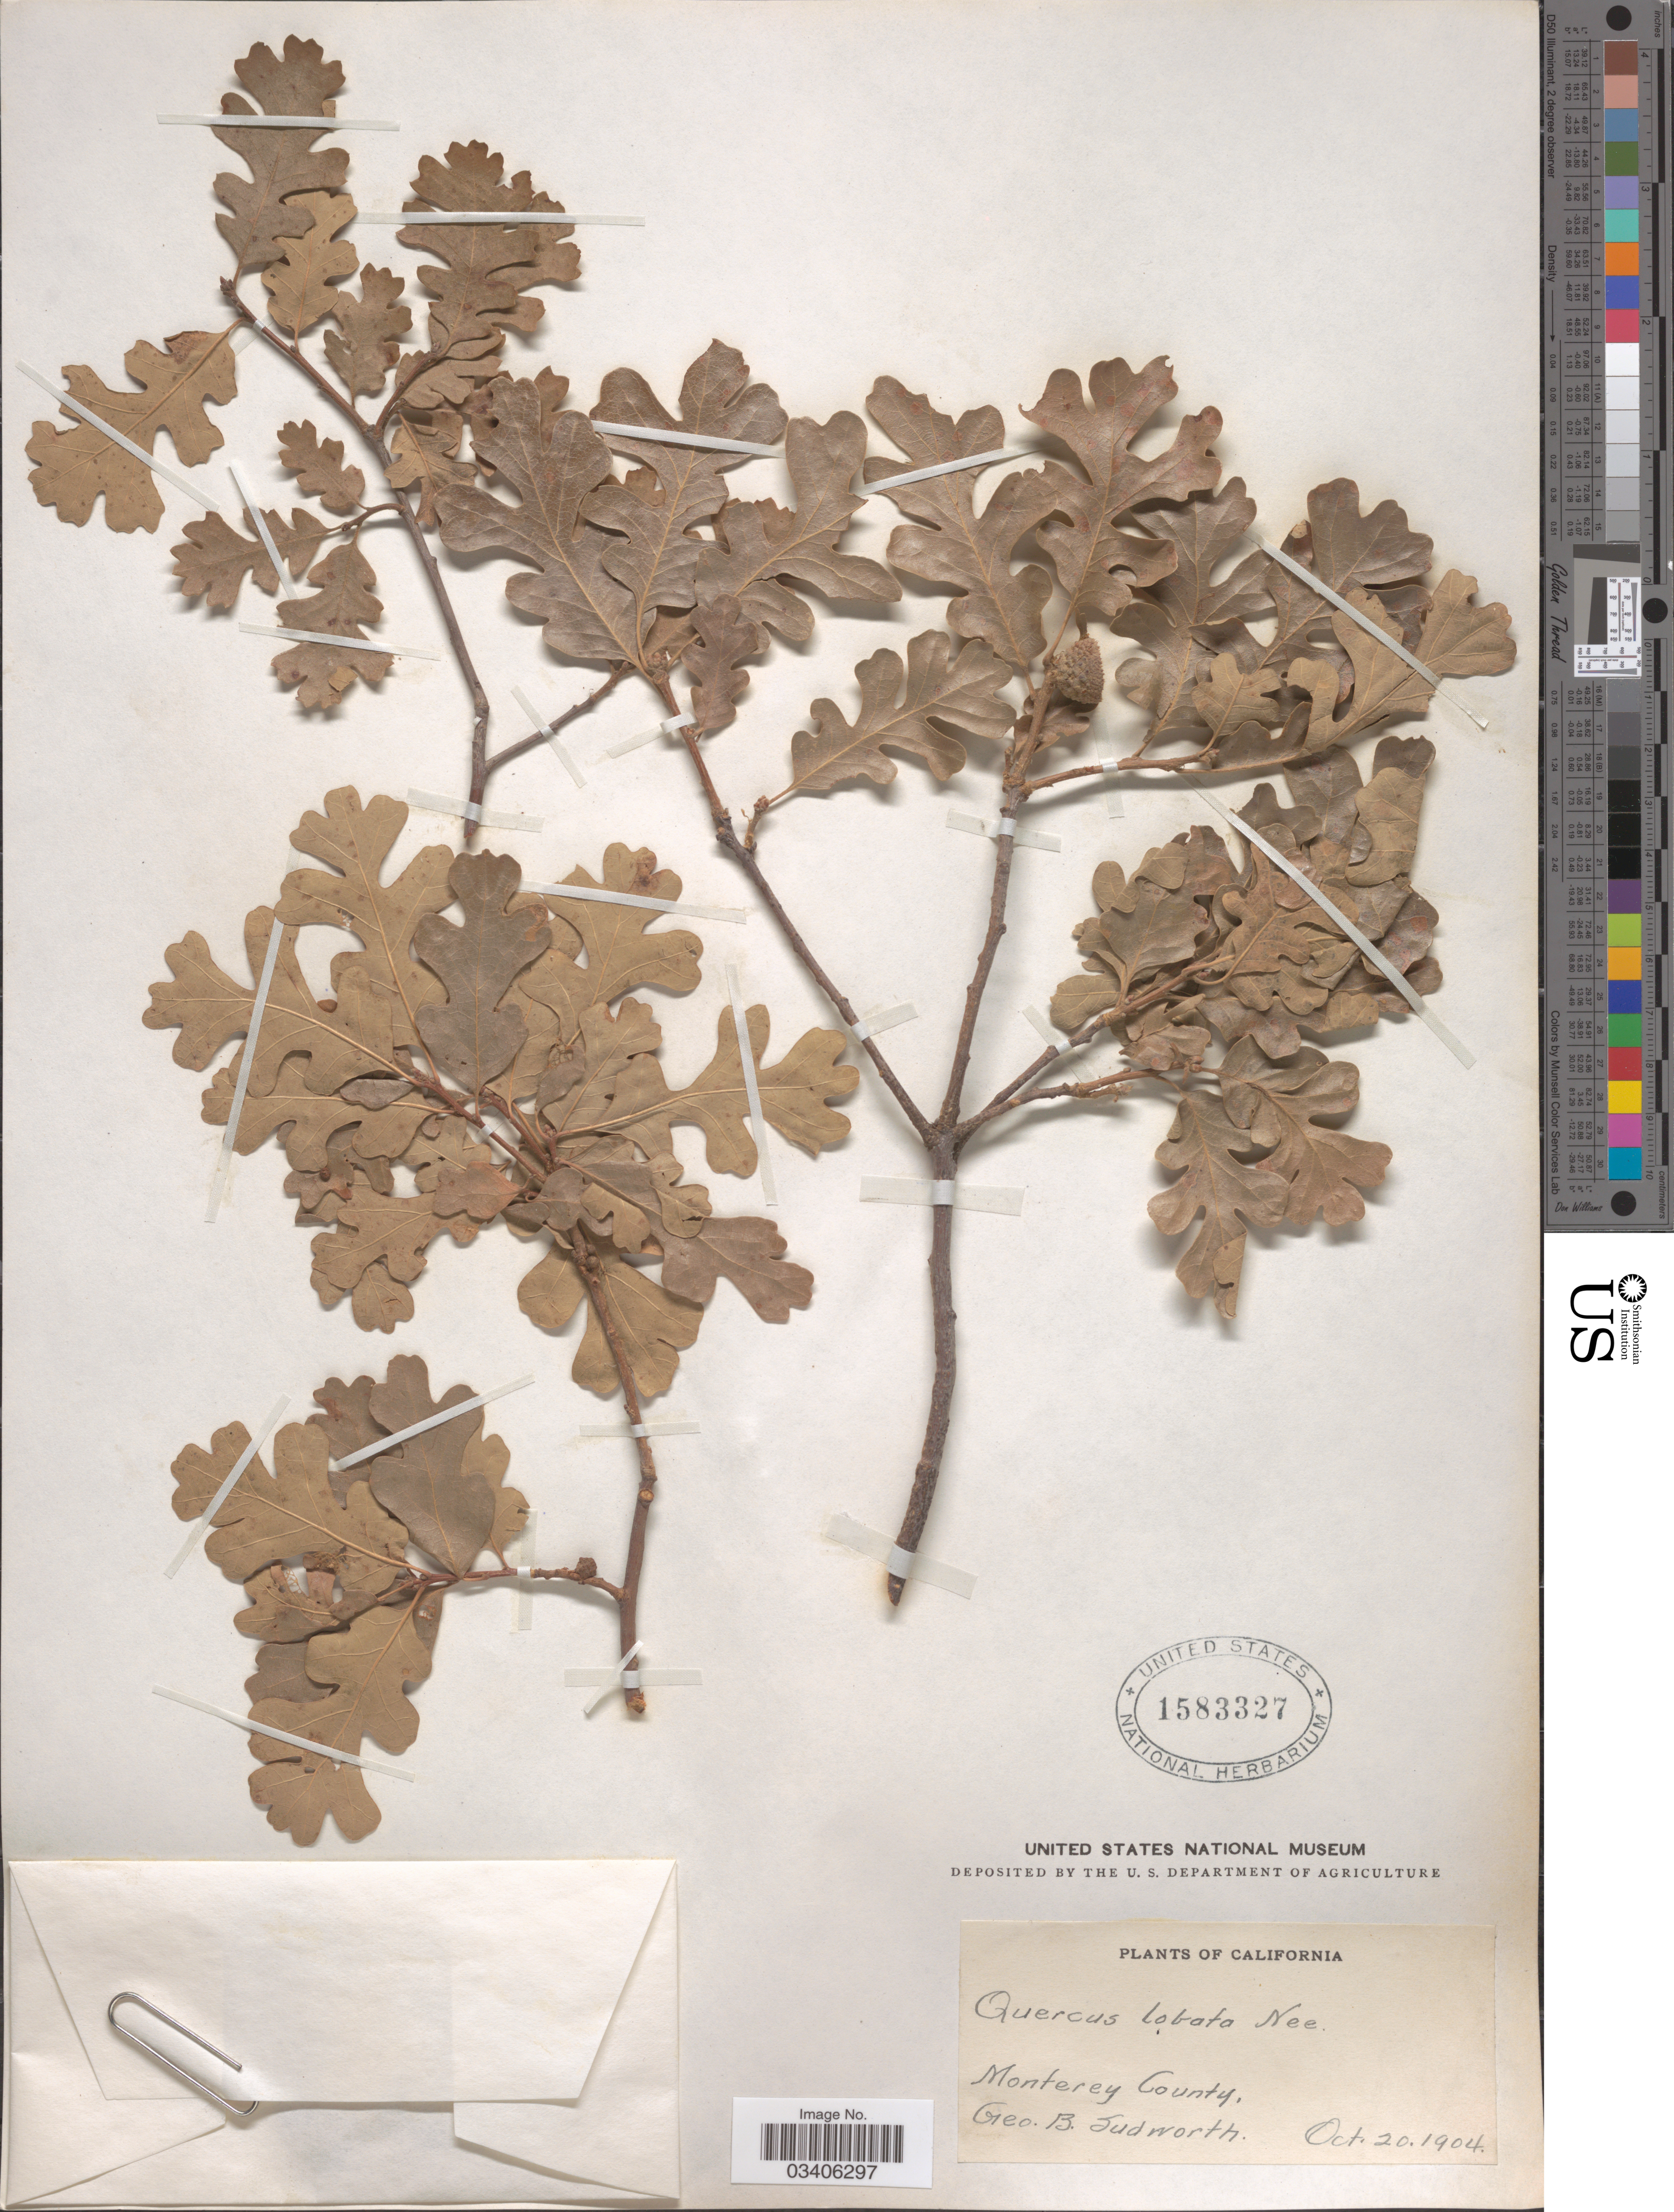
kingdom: Plantae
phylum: Tracheophyta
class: Magnoliopsida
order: Fagales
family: Fagaceae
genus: Quercus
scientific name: Quercus lobata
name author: Née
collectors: G. B. Sudworth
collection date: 1904-10-20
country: United States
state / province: California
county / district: Monterey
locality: Monterey County.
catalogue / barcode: US 1583327